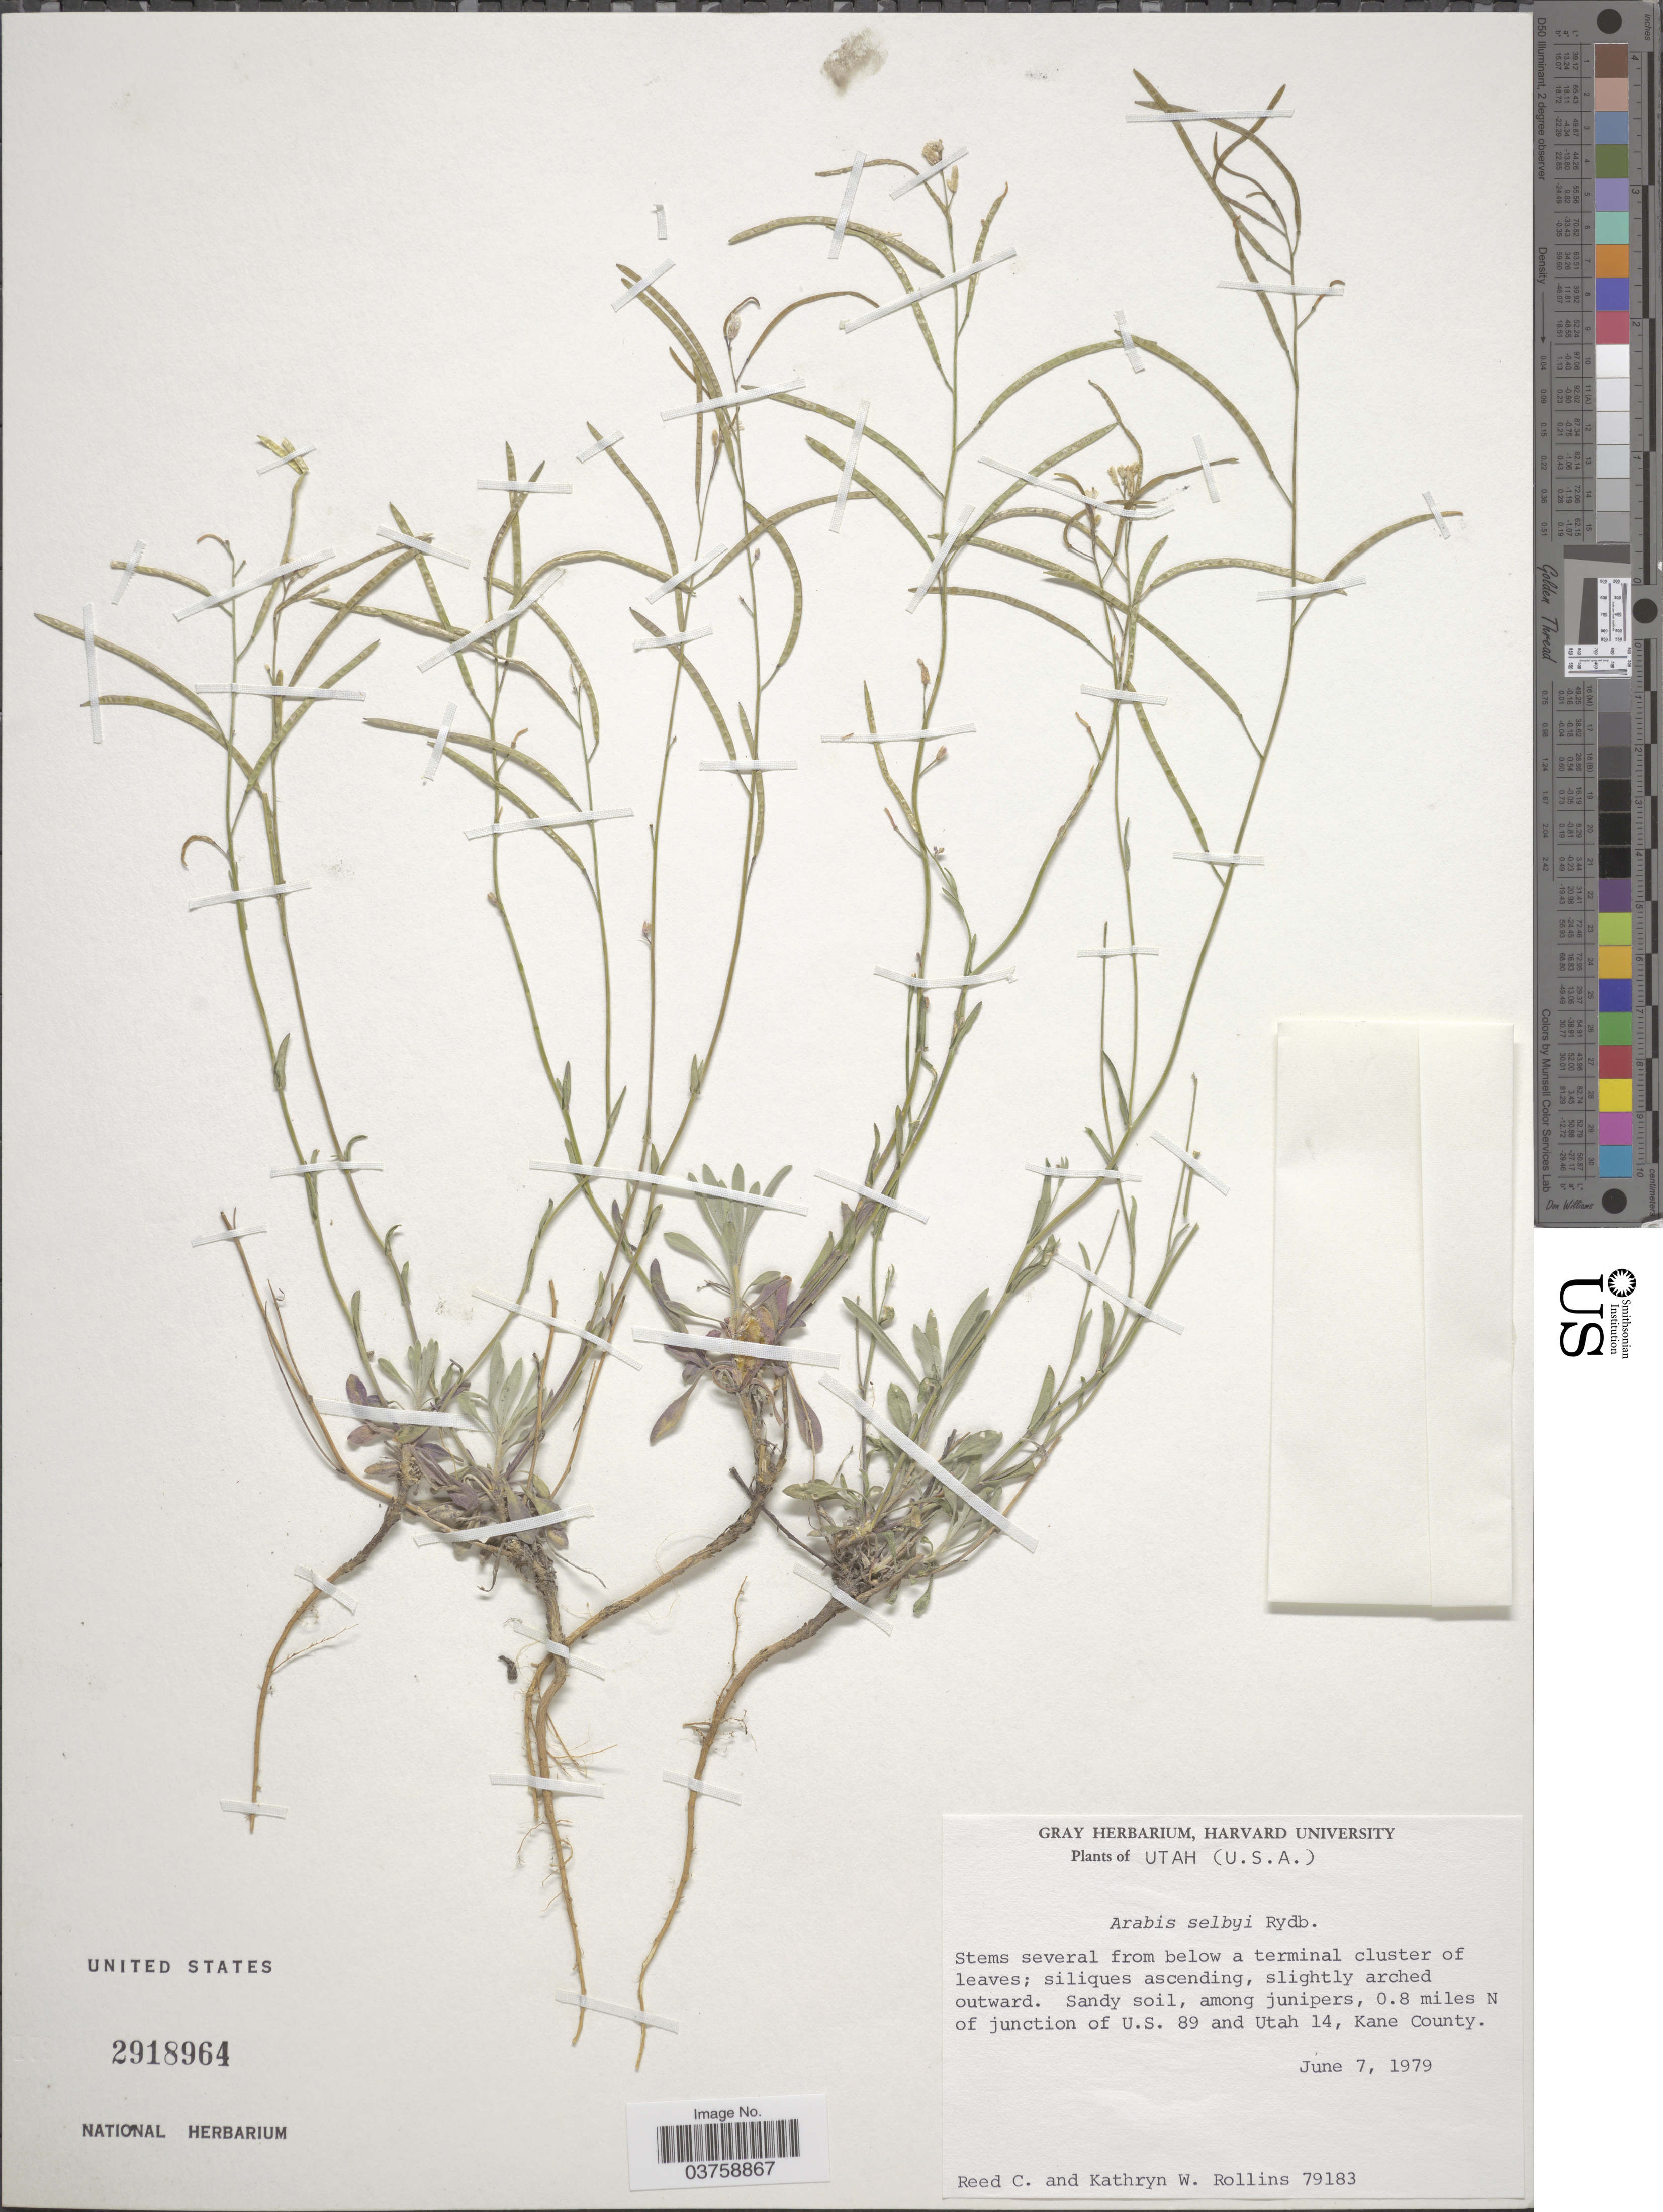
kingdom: Plantae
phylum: Tracheophyta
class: Magnoliopsida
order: Brassicales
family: Brassicaceae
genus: Arabis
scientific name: Arabis selbyi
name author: Rydb.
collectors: R. C. Rollins & K. W. Rollins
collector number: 79183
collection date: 1979-06-07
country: United States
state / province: Utah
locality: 0.8 miles N of junction of U.S. 89 and Utah 14, Kane County.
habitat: sandy soil, among junipers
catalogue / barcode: US 2918964